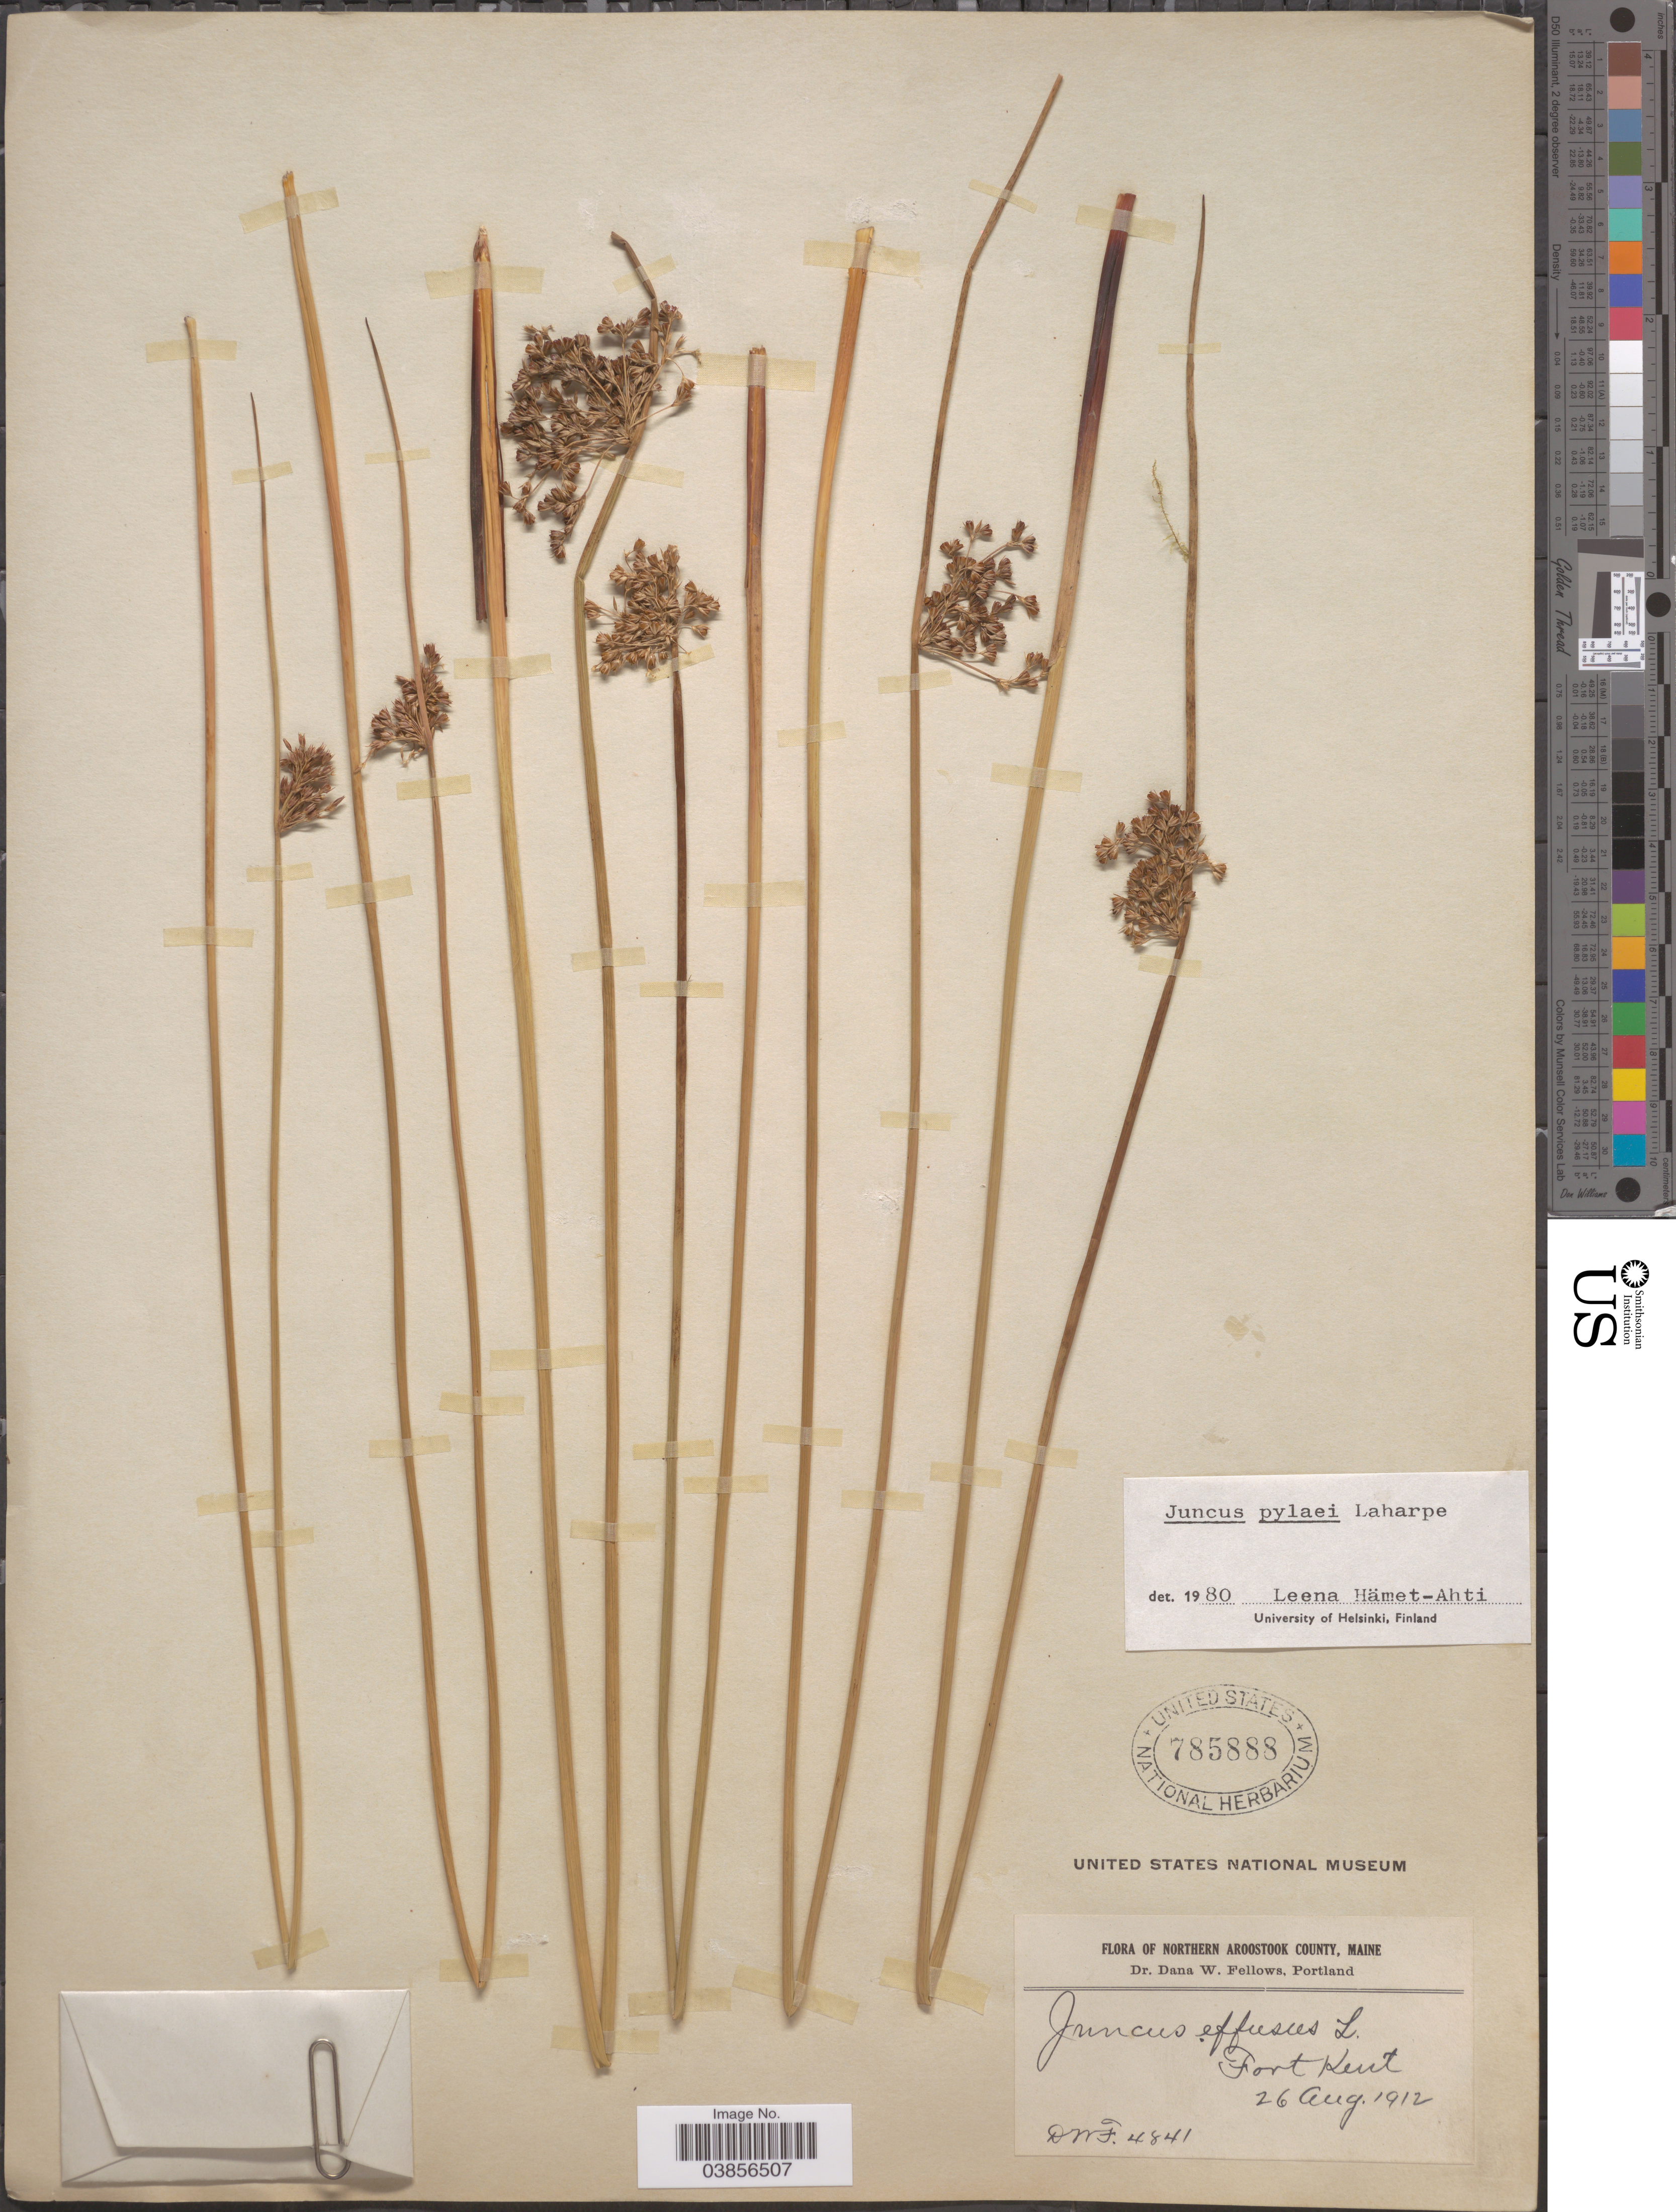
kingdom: Plantae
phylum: Tracheophyta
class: Liliopsida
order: Poales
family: Juncaceae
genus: Juncus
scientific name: Juncus pylaei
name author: Laharpe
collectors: D. W. Fellows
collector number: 4841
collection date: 1912-08-26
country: United States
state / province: Maine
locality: Northern Aroostook County. Fort Kent.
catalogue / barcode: US 785888